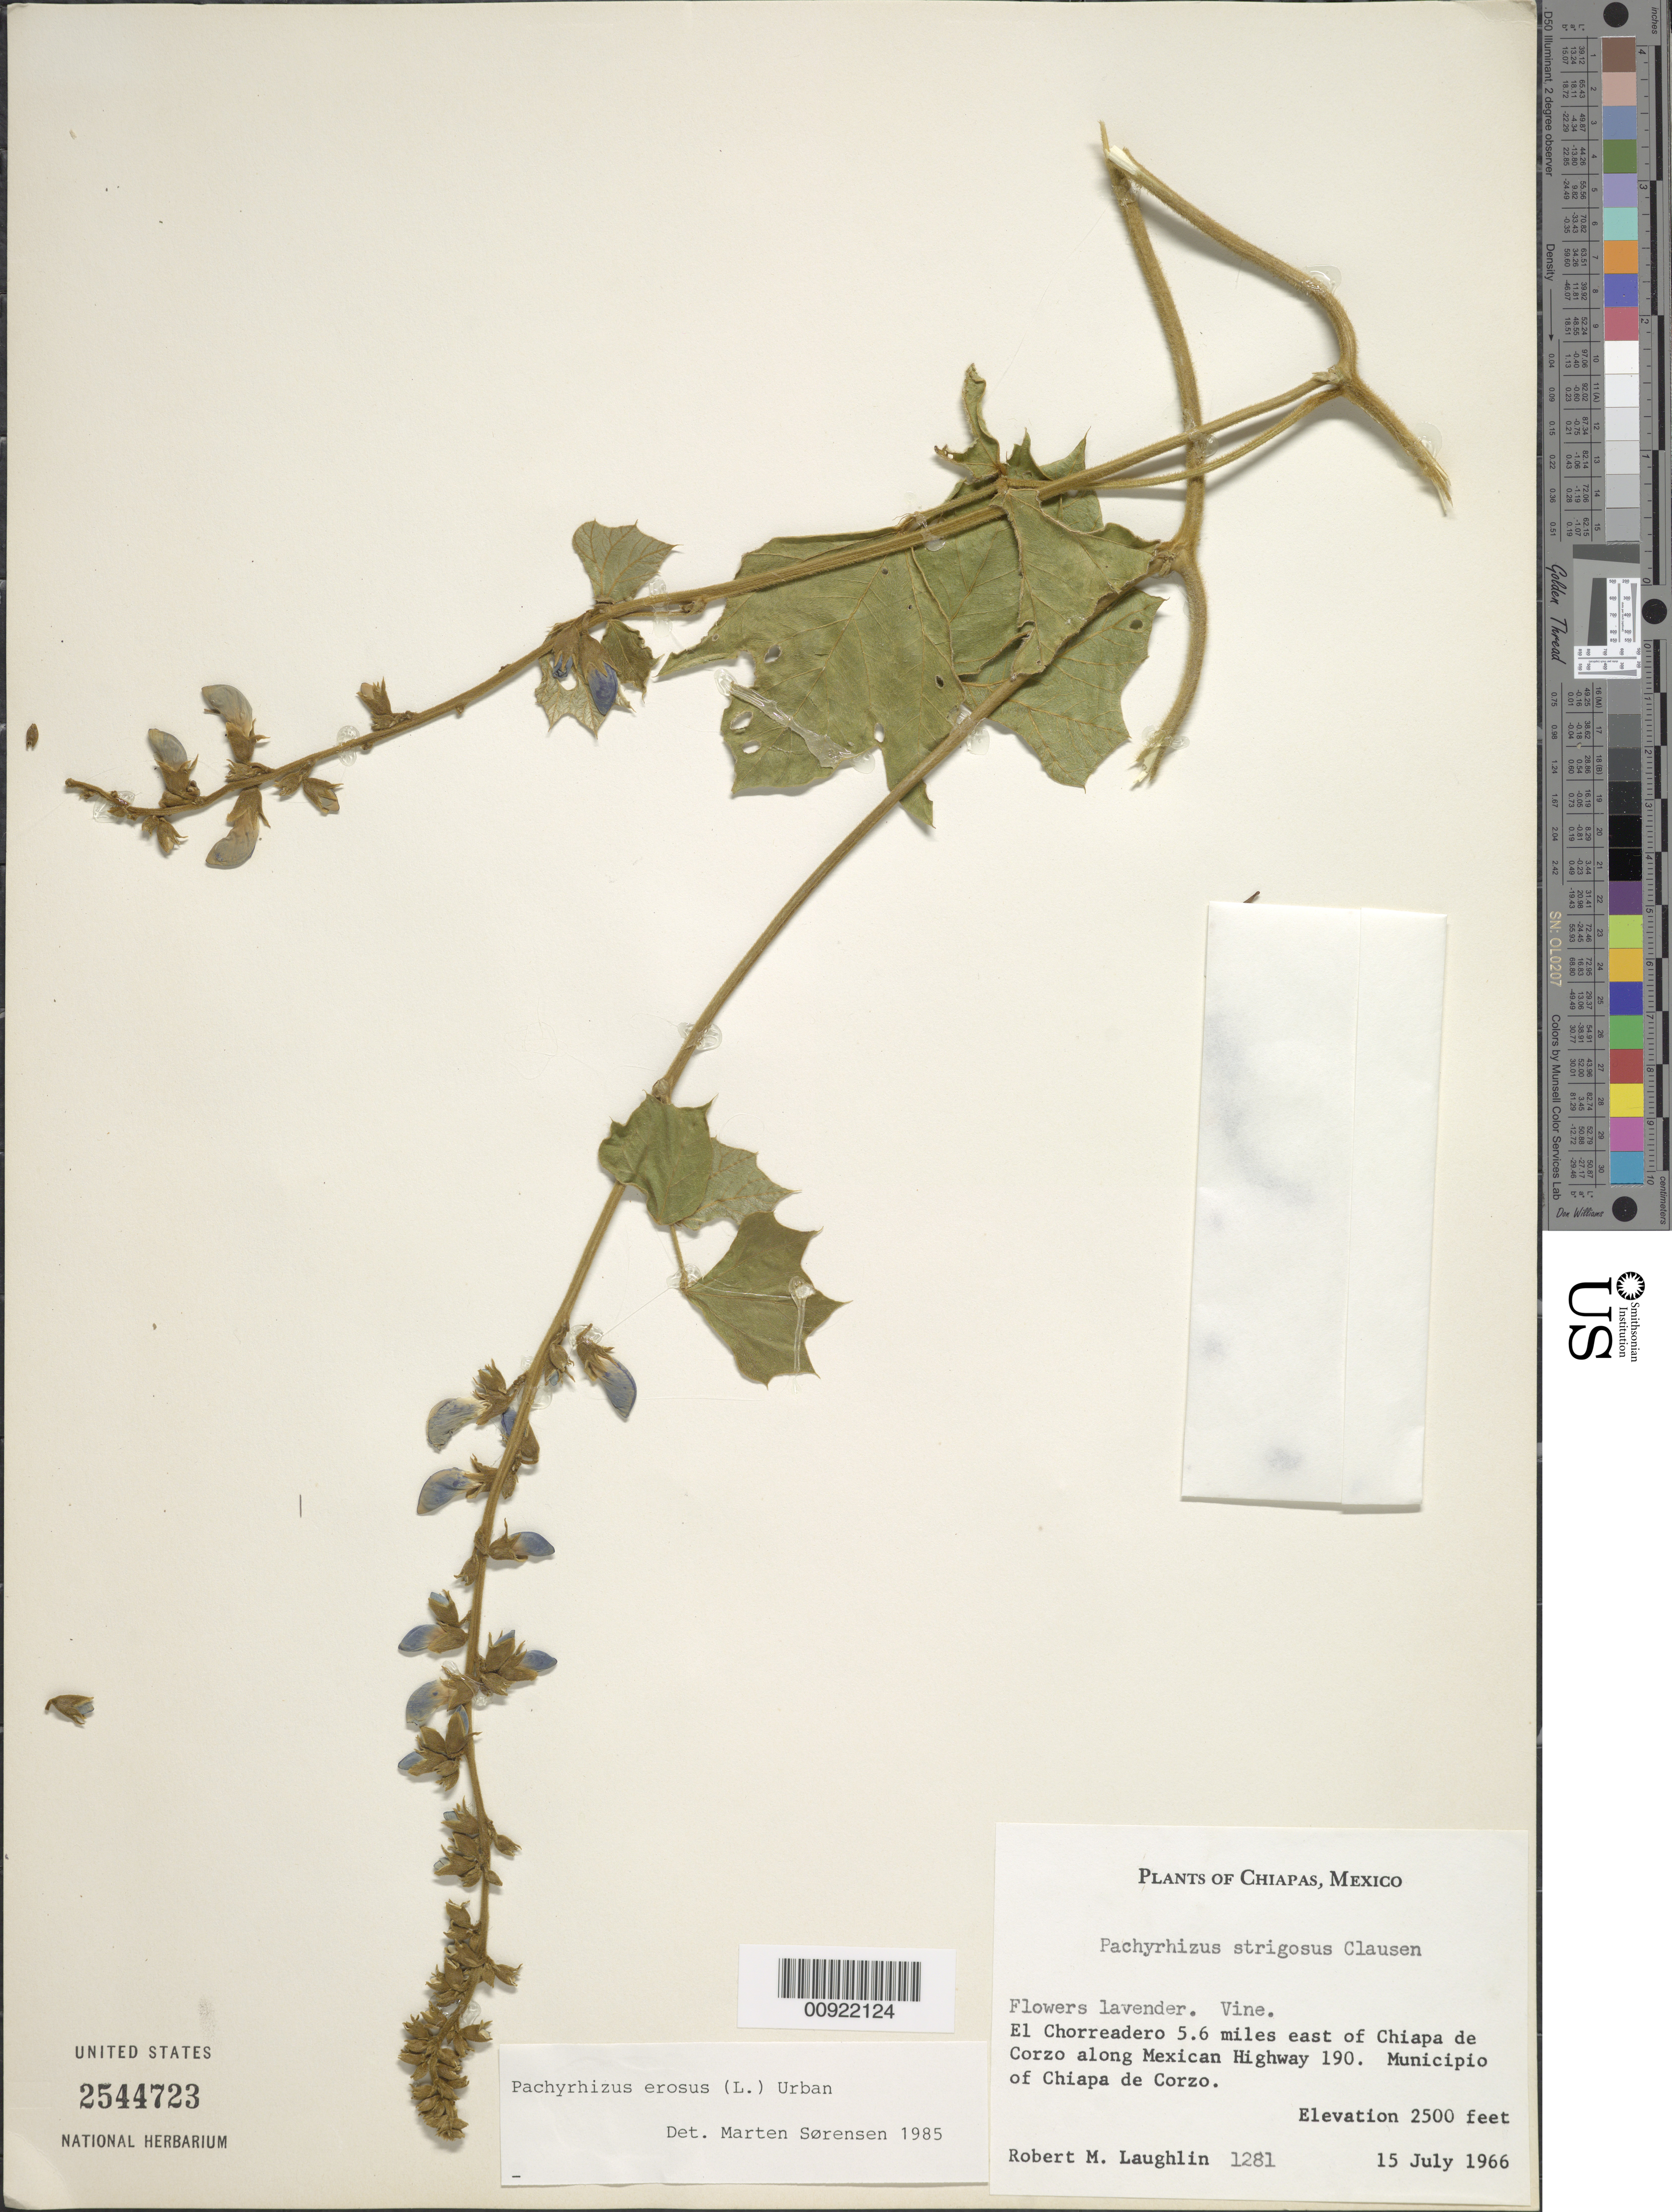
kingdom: Plantae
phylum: Tracheophyta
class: Magnoliopsida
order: Fabales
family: Fabaceae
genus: Pachyrhizus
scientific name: Pachyrhizus erosus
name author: (L.) Urb.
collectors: R. M. Laughlin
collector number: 1281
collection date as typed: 15 Jul 1966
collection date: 1966-07-15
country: Mexico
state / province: Chiapas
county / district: Chiapa de Corzo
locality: El Chorreadero 5.6 miles east of Chiapa de Corzo along Mexican Highway 190. Municipio of Chiapa de Corzo, Chiapas.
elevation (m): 762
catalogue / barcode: US 2544723